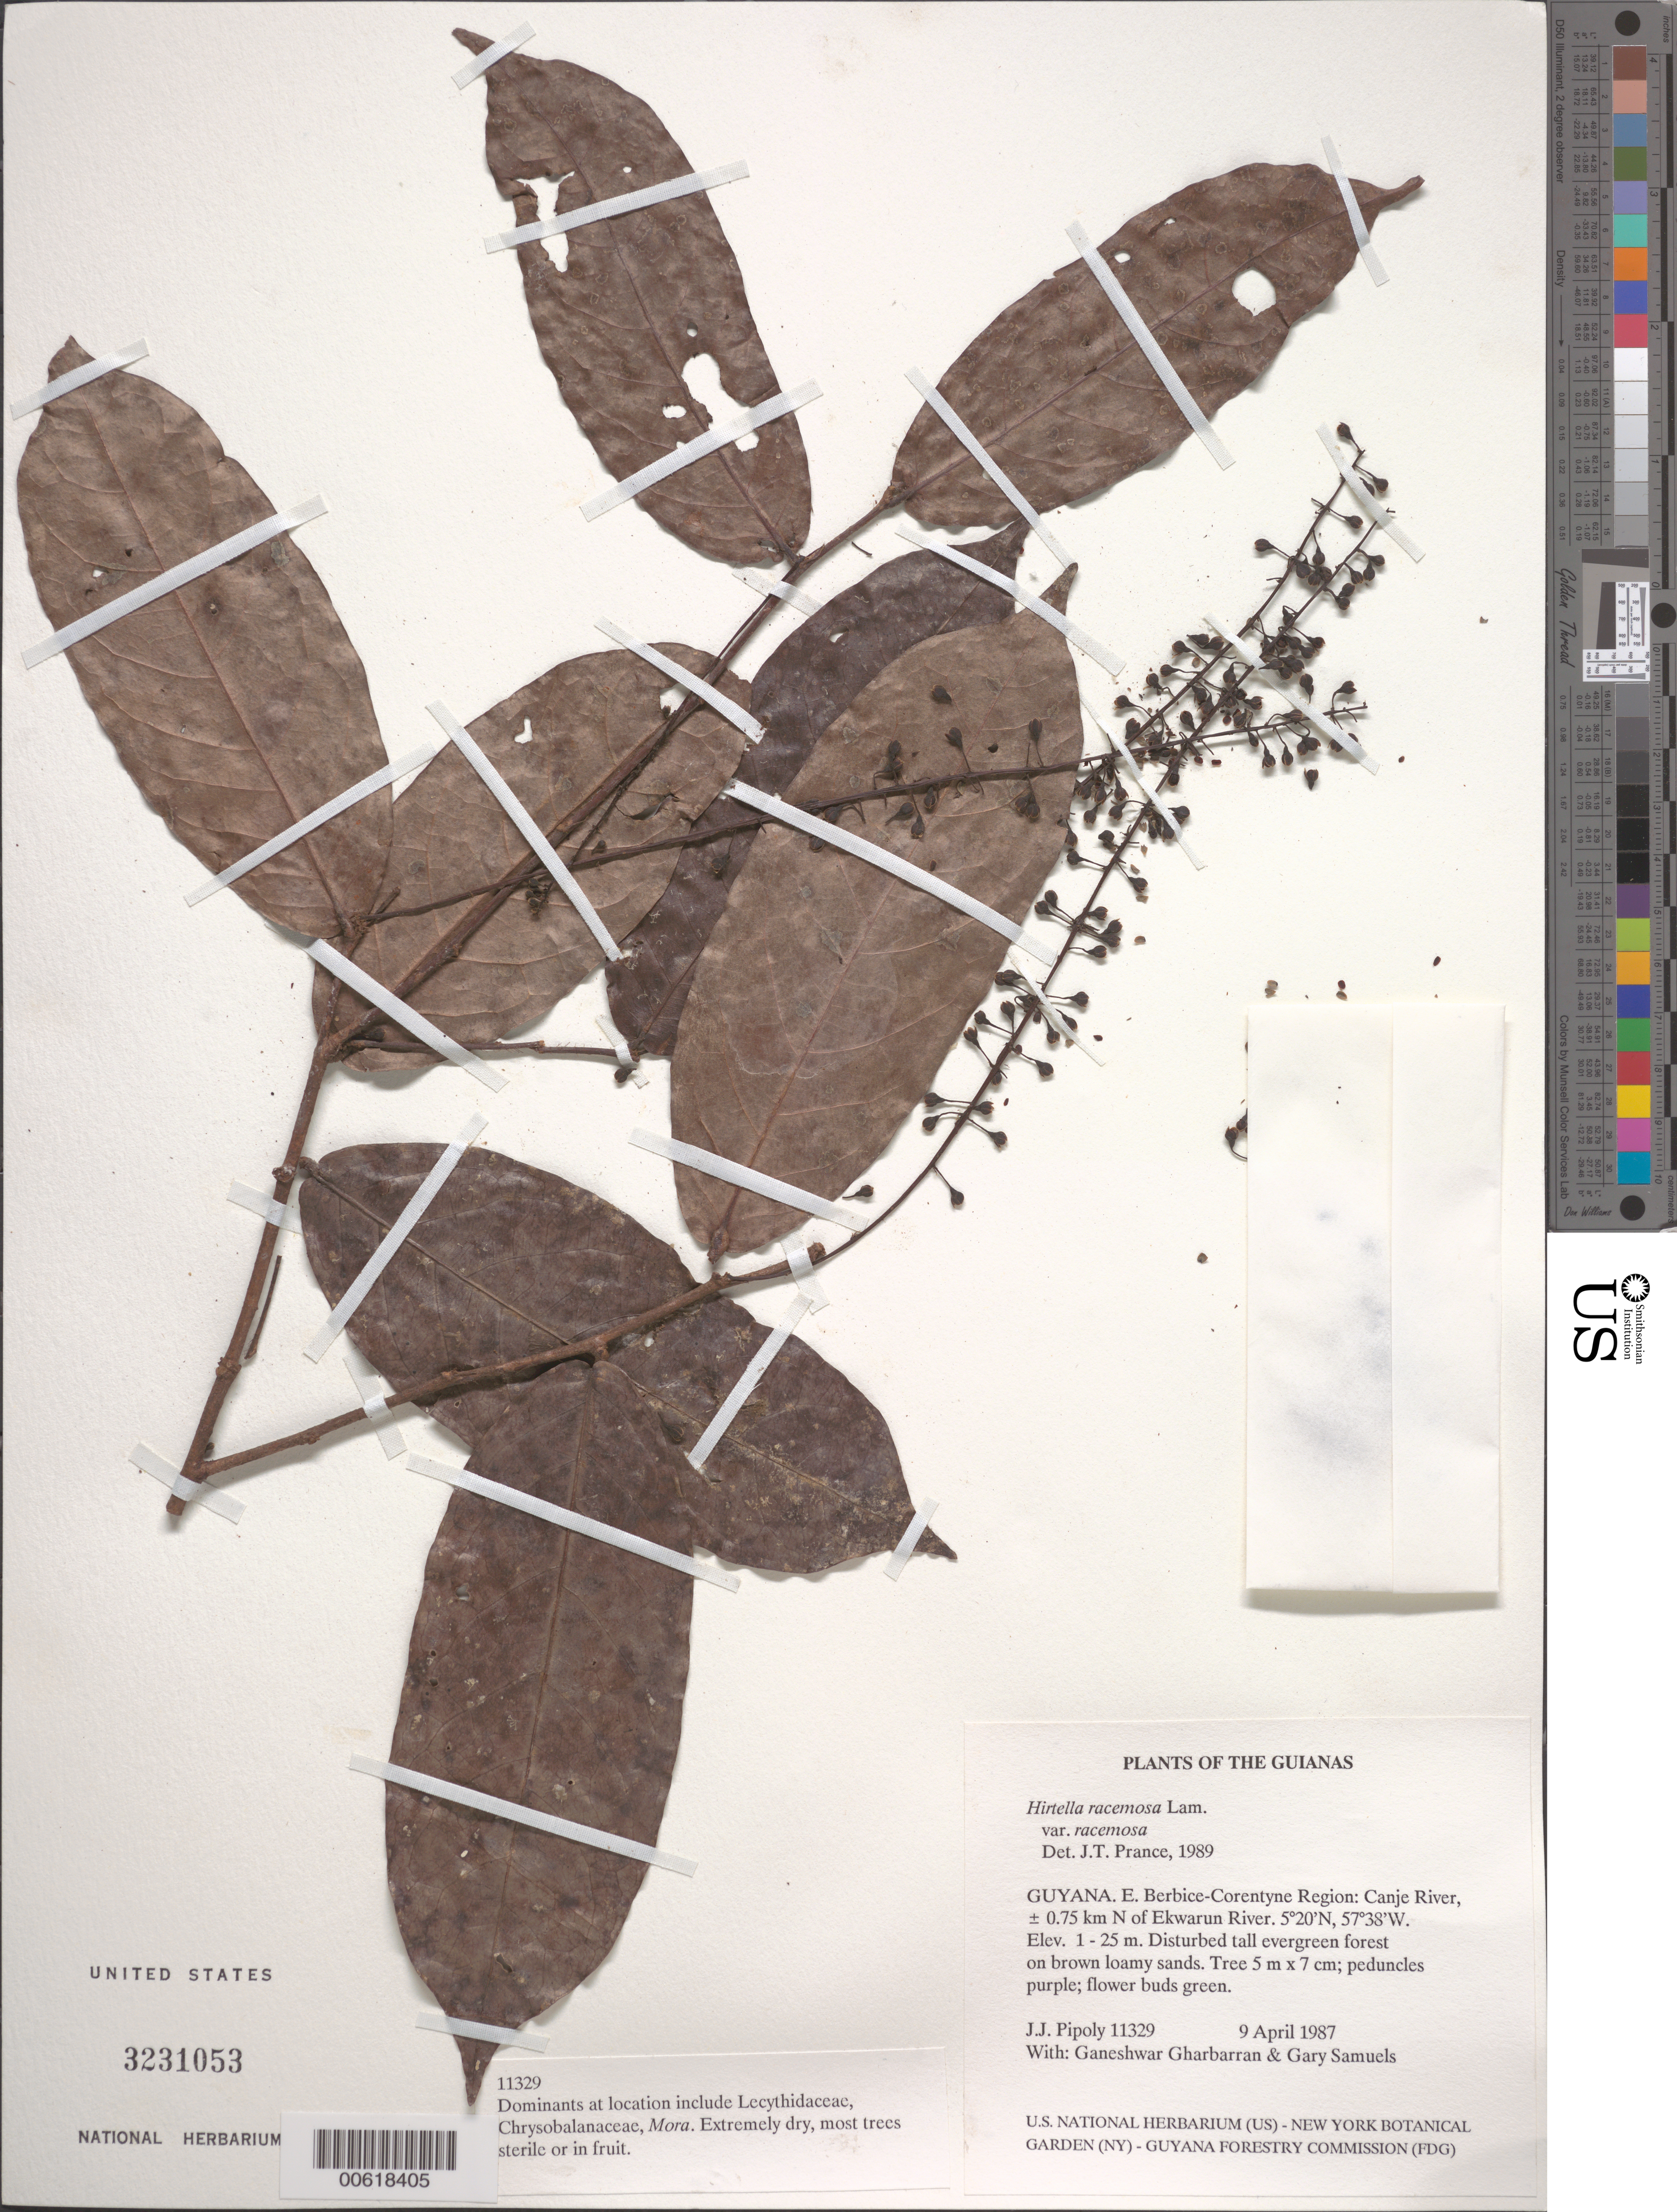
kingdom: Plantae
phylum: Tracheophyta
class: Magnoliopsida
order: Malpighiales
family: Chrysobalanaceae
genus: Hirtella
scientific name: Hirtella racemosa var. racemosa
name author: Lam.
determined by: Prance, G. T.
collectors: J. J. Pipoly, G. Gharbarran & G. Samuels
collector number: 11329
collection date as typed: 9 April 1987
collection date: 1987-04-09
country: Guyana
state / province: E. Berbice-Corentyne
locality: Canje River, ± 0.75 km N of Ekwarun River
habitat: Disturbed tall evergreen forest on brown loamy sands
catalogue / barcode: US 3231053